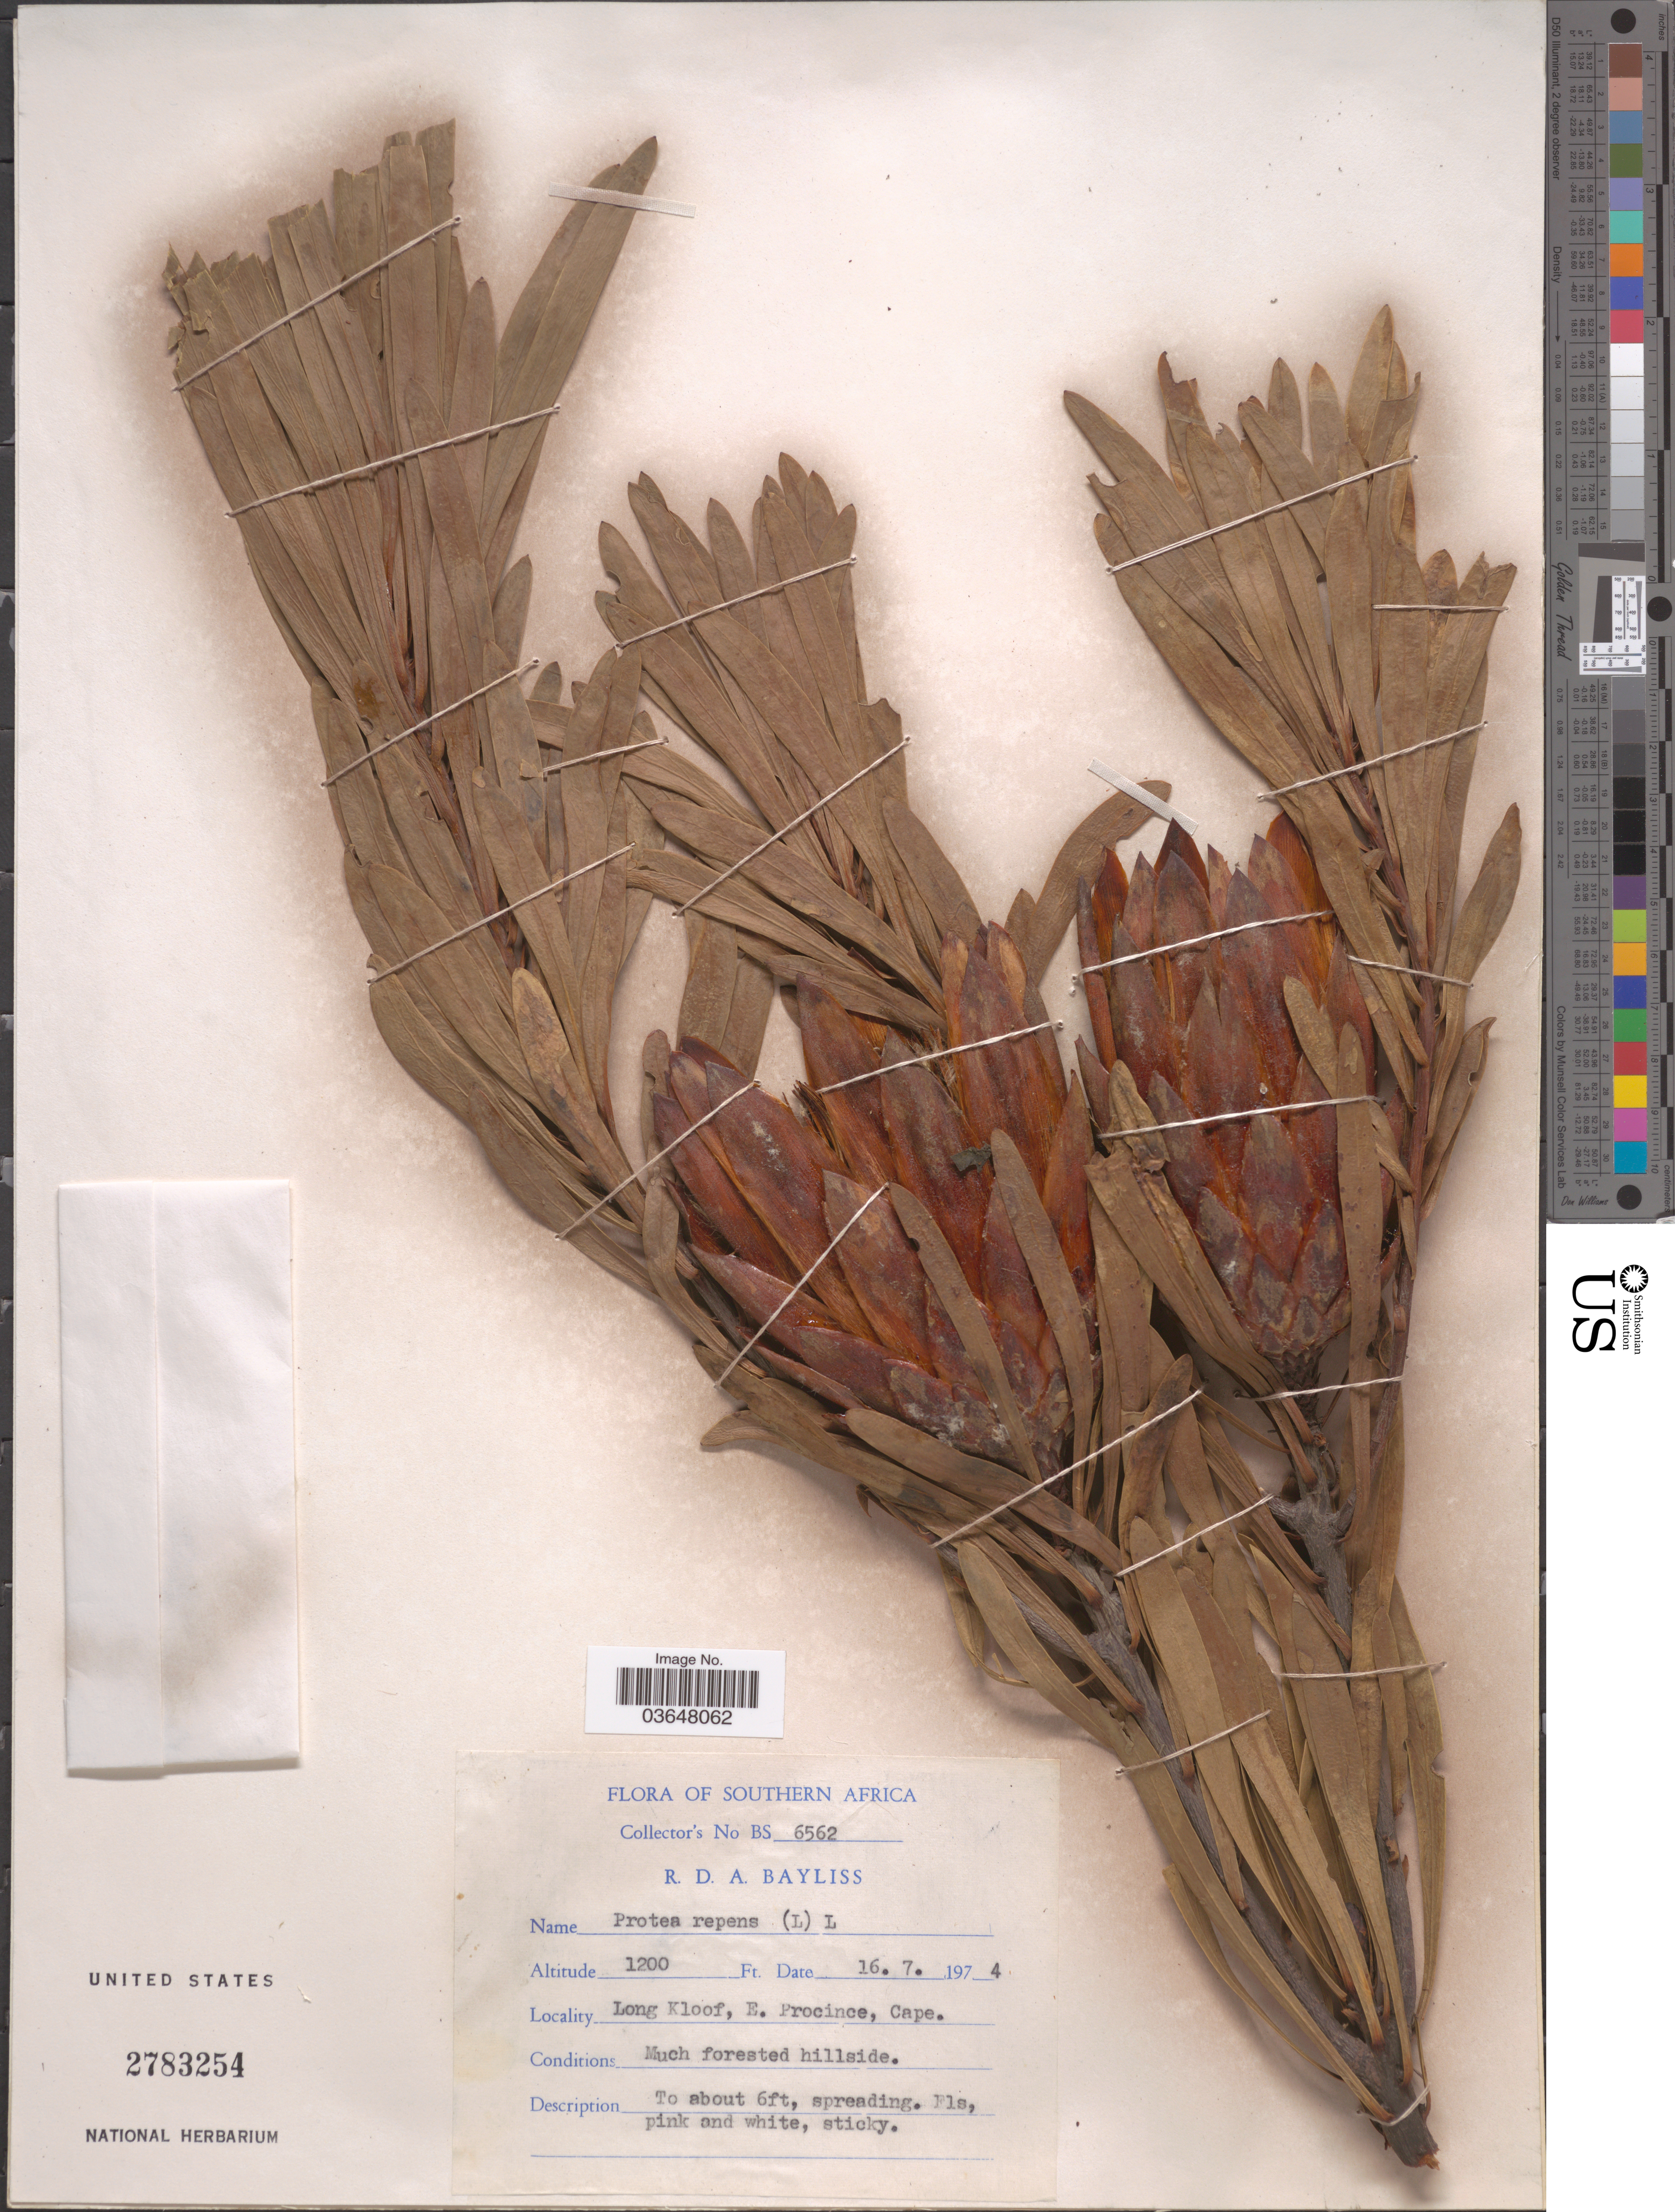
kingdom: Plantae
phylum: Tracheophyta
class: Magnoliopsida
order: Proteales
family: Proteaceae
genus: Protea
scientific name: Protea repens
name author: L.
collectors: R. Bayliss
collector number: BS6562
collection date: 1974-07-16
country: South Africa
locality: Southern Africa. Long Kloof, E. Procince, Cape.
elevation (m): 366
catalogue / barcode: US 2783254